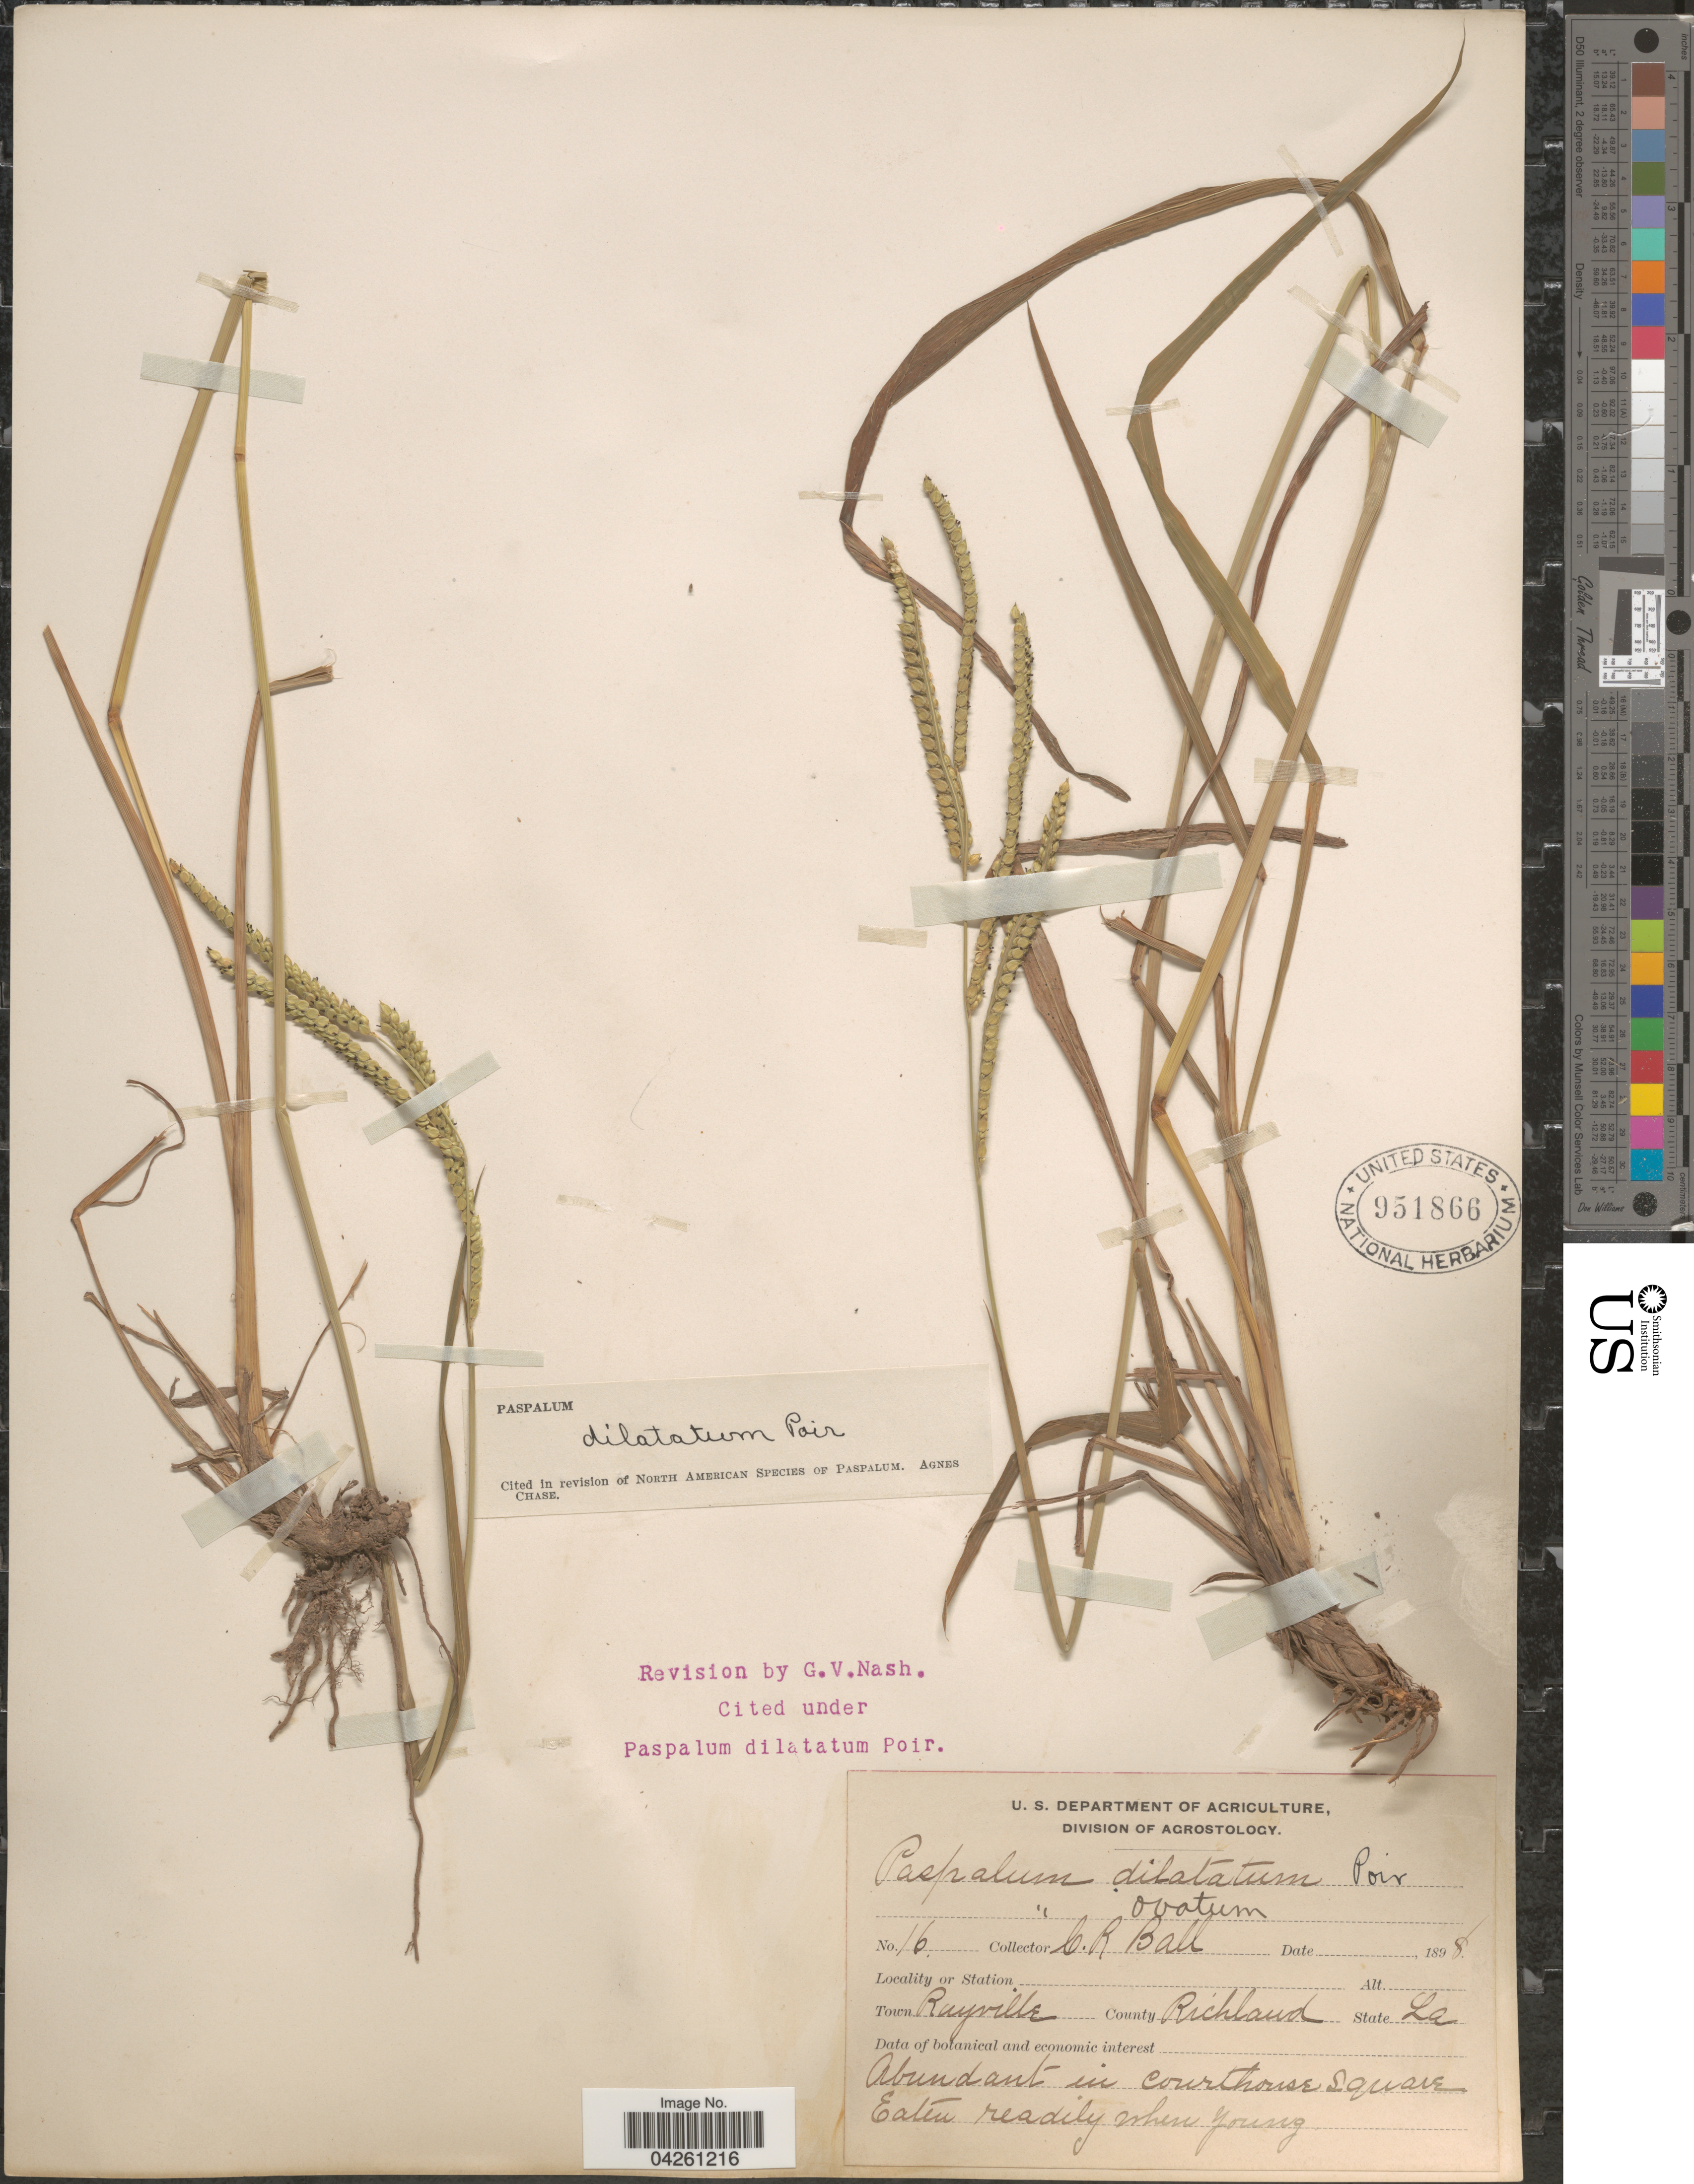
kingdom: Plantae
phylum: Tracheophyta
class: Liliopsida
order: Poales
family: Poaceae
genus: Paspalum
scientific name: Paspalum dilatatum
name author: Poir.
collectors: C. R. Ball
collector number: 16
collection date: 1898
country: United States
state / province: Louisiana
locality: Town Rayville. County Richland.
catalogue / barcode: US 951866